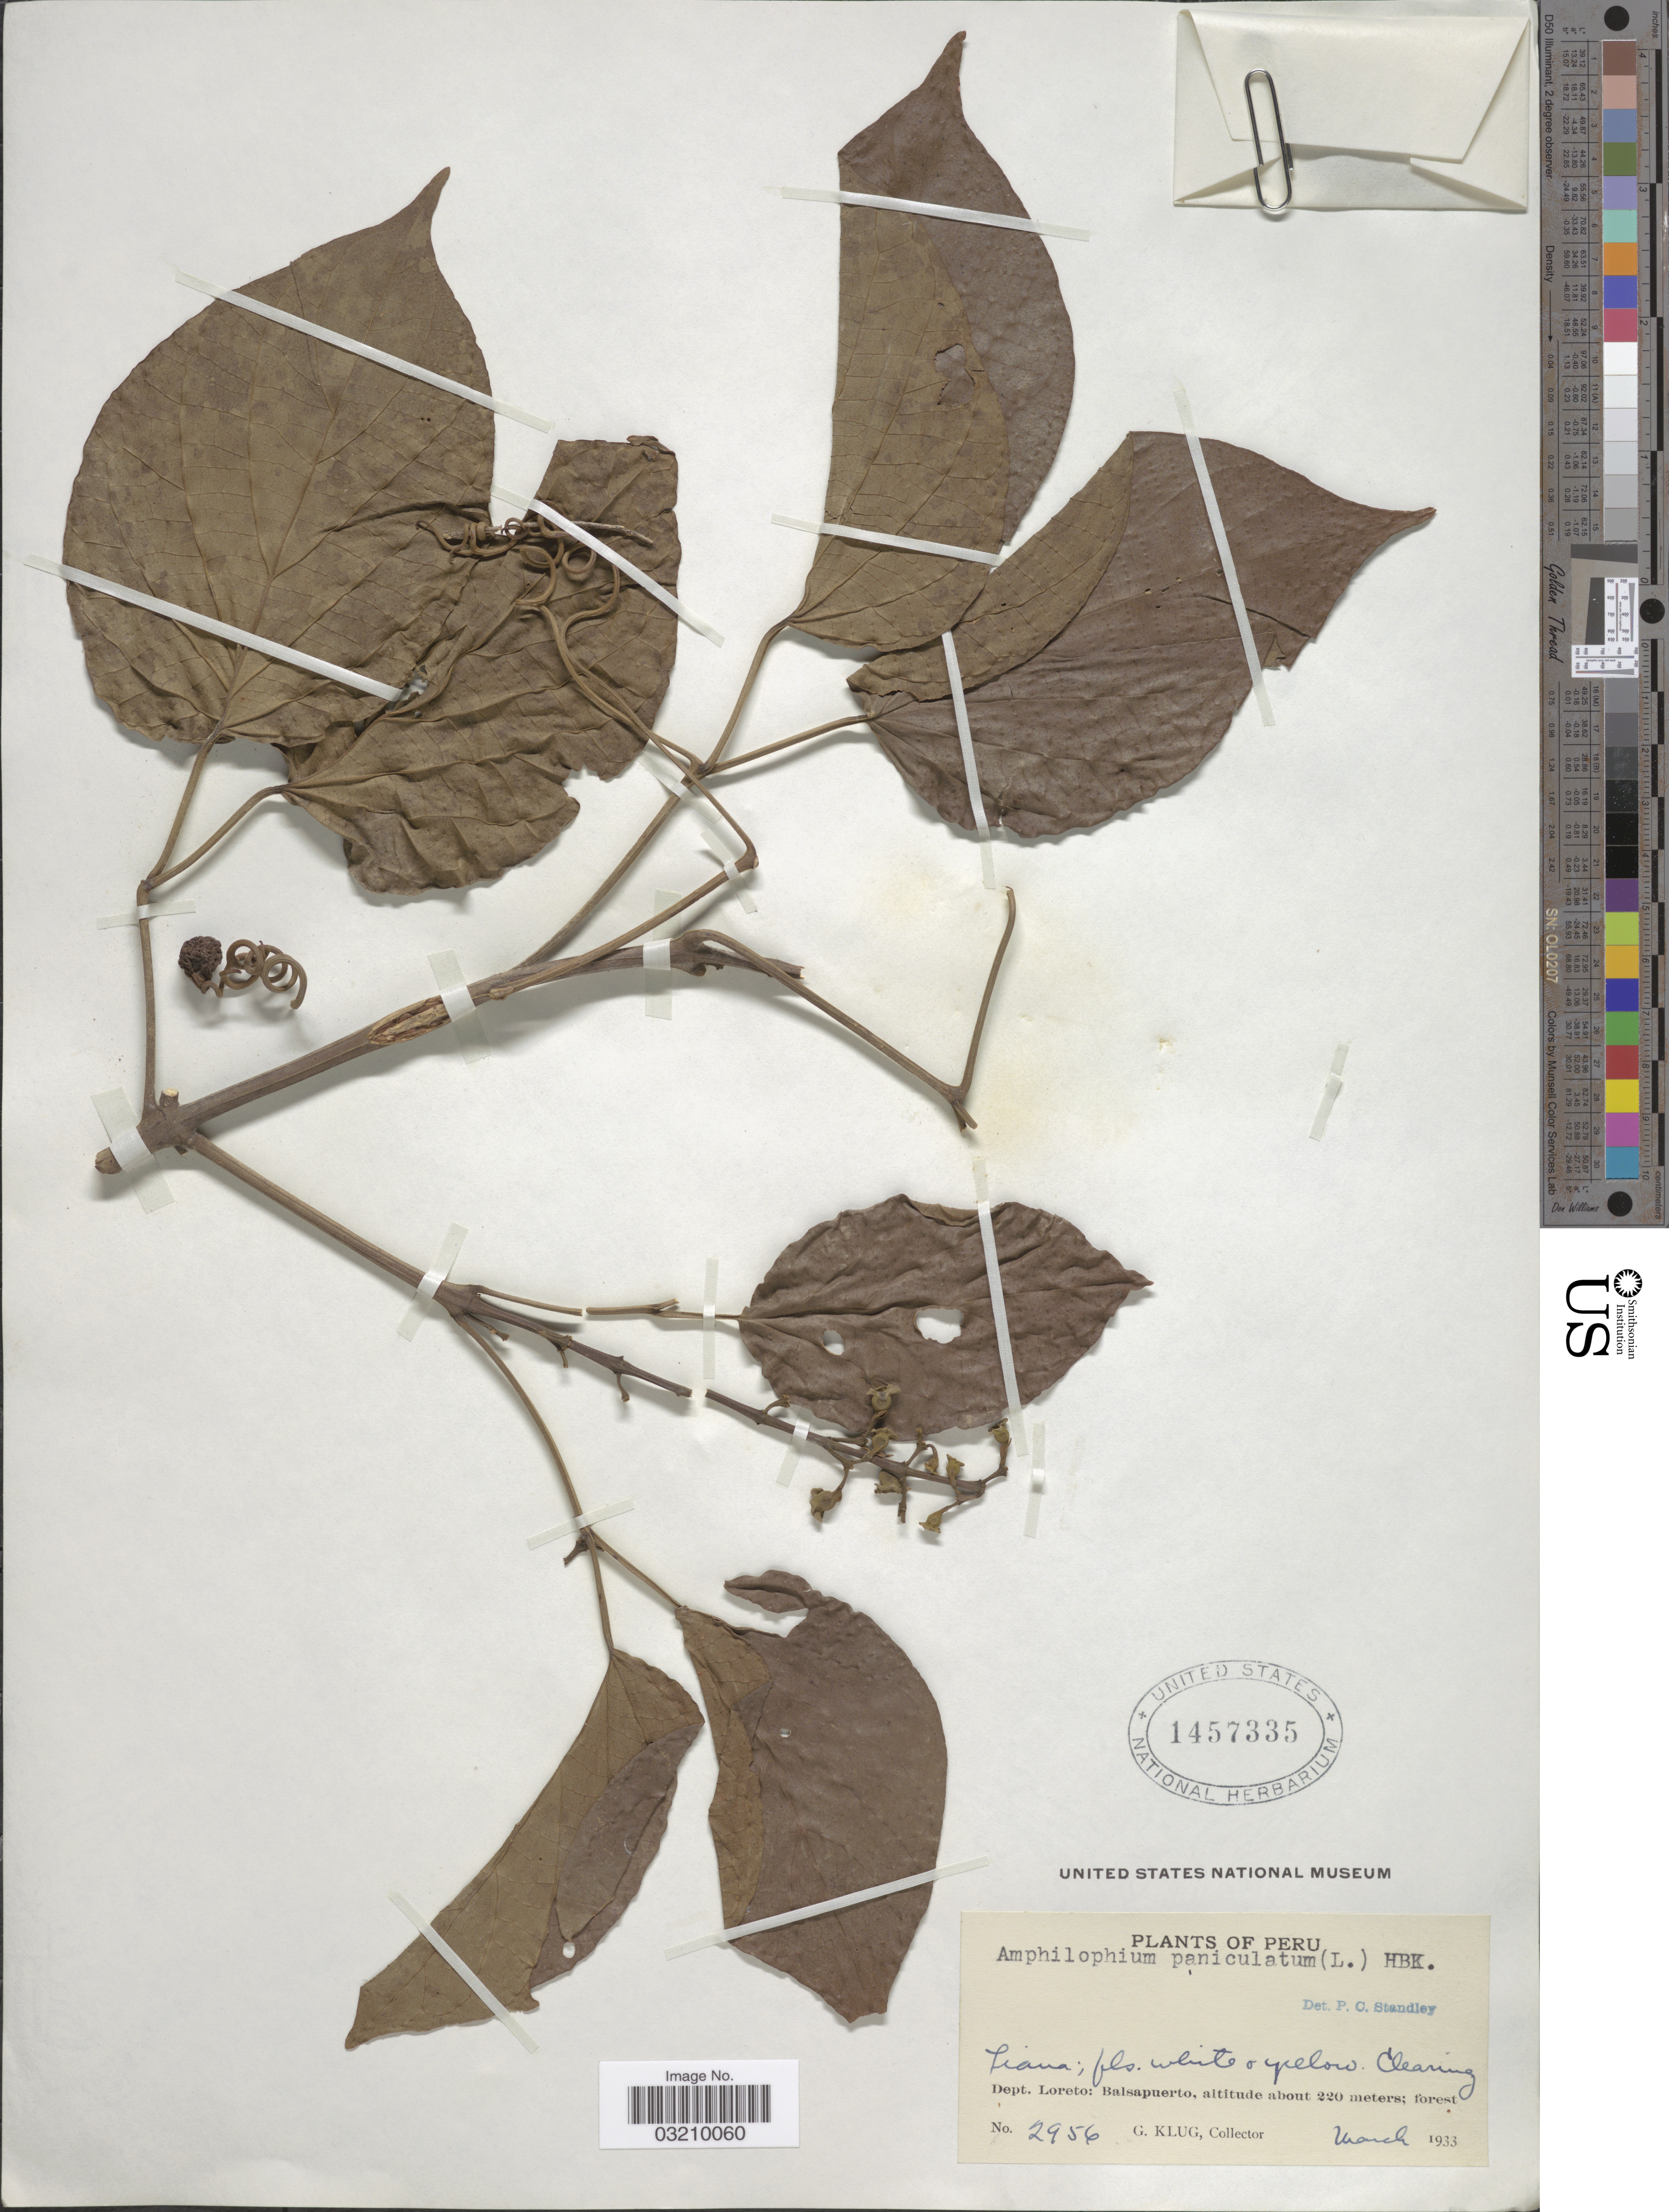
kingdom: Plantae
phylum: Tracheophyta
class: Magnoliopsida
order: Lamiales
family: Bignoniaceae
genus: Amphilophium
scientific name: Amphilophium paniculatum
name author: (L.) Kunth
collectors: G. Klug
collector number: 2956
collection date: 1933-03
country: Peru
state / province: Loreto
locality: Balsapuerto.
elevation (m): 220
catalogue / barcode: US 1457335